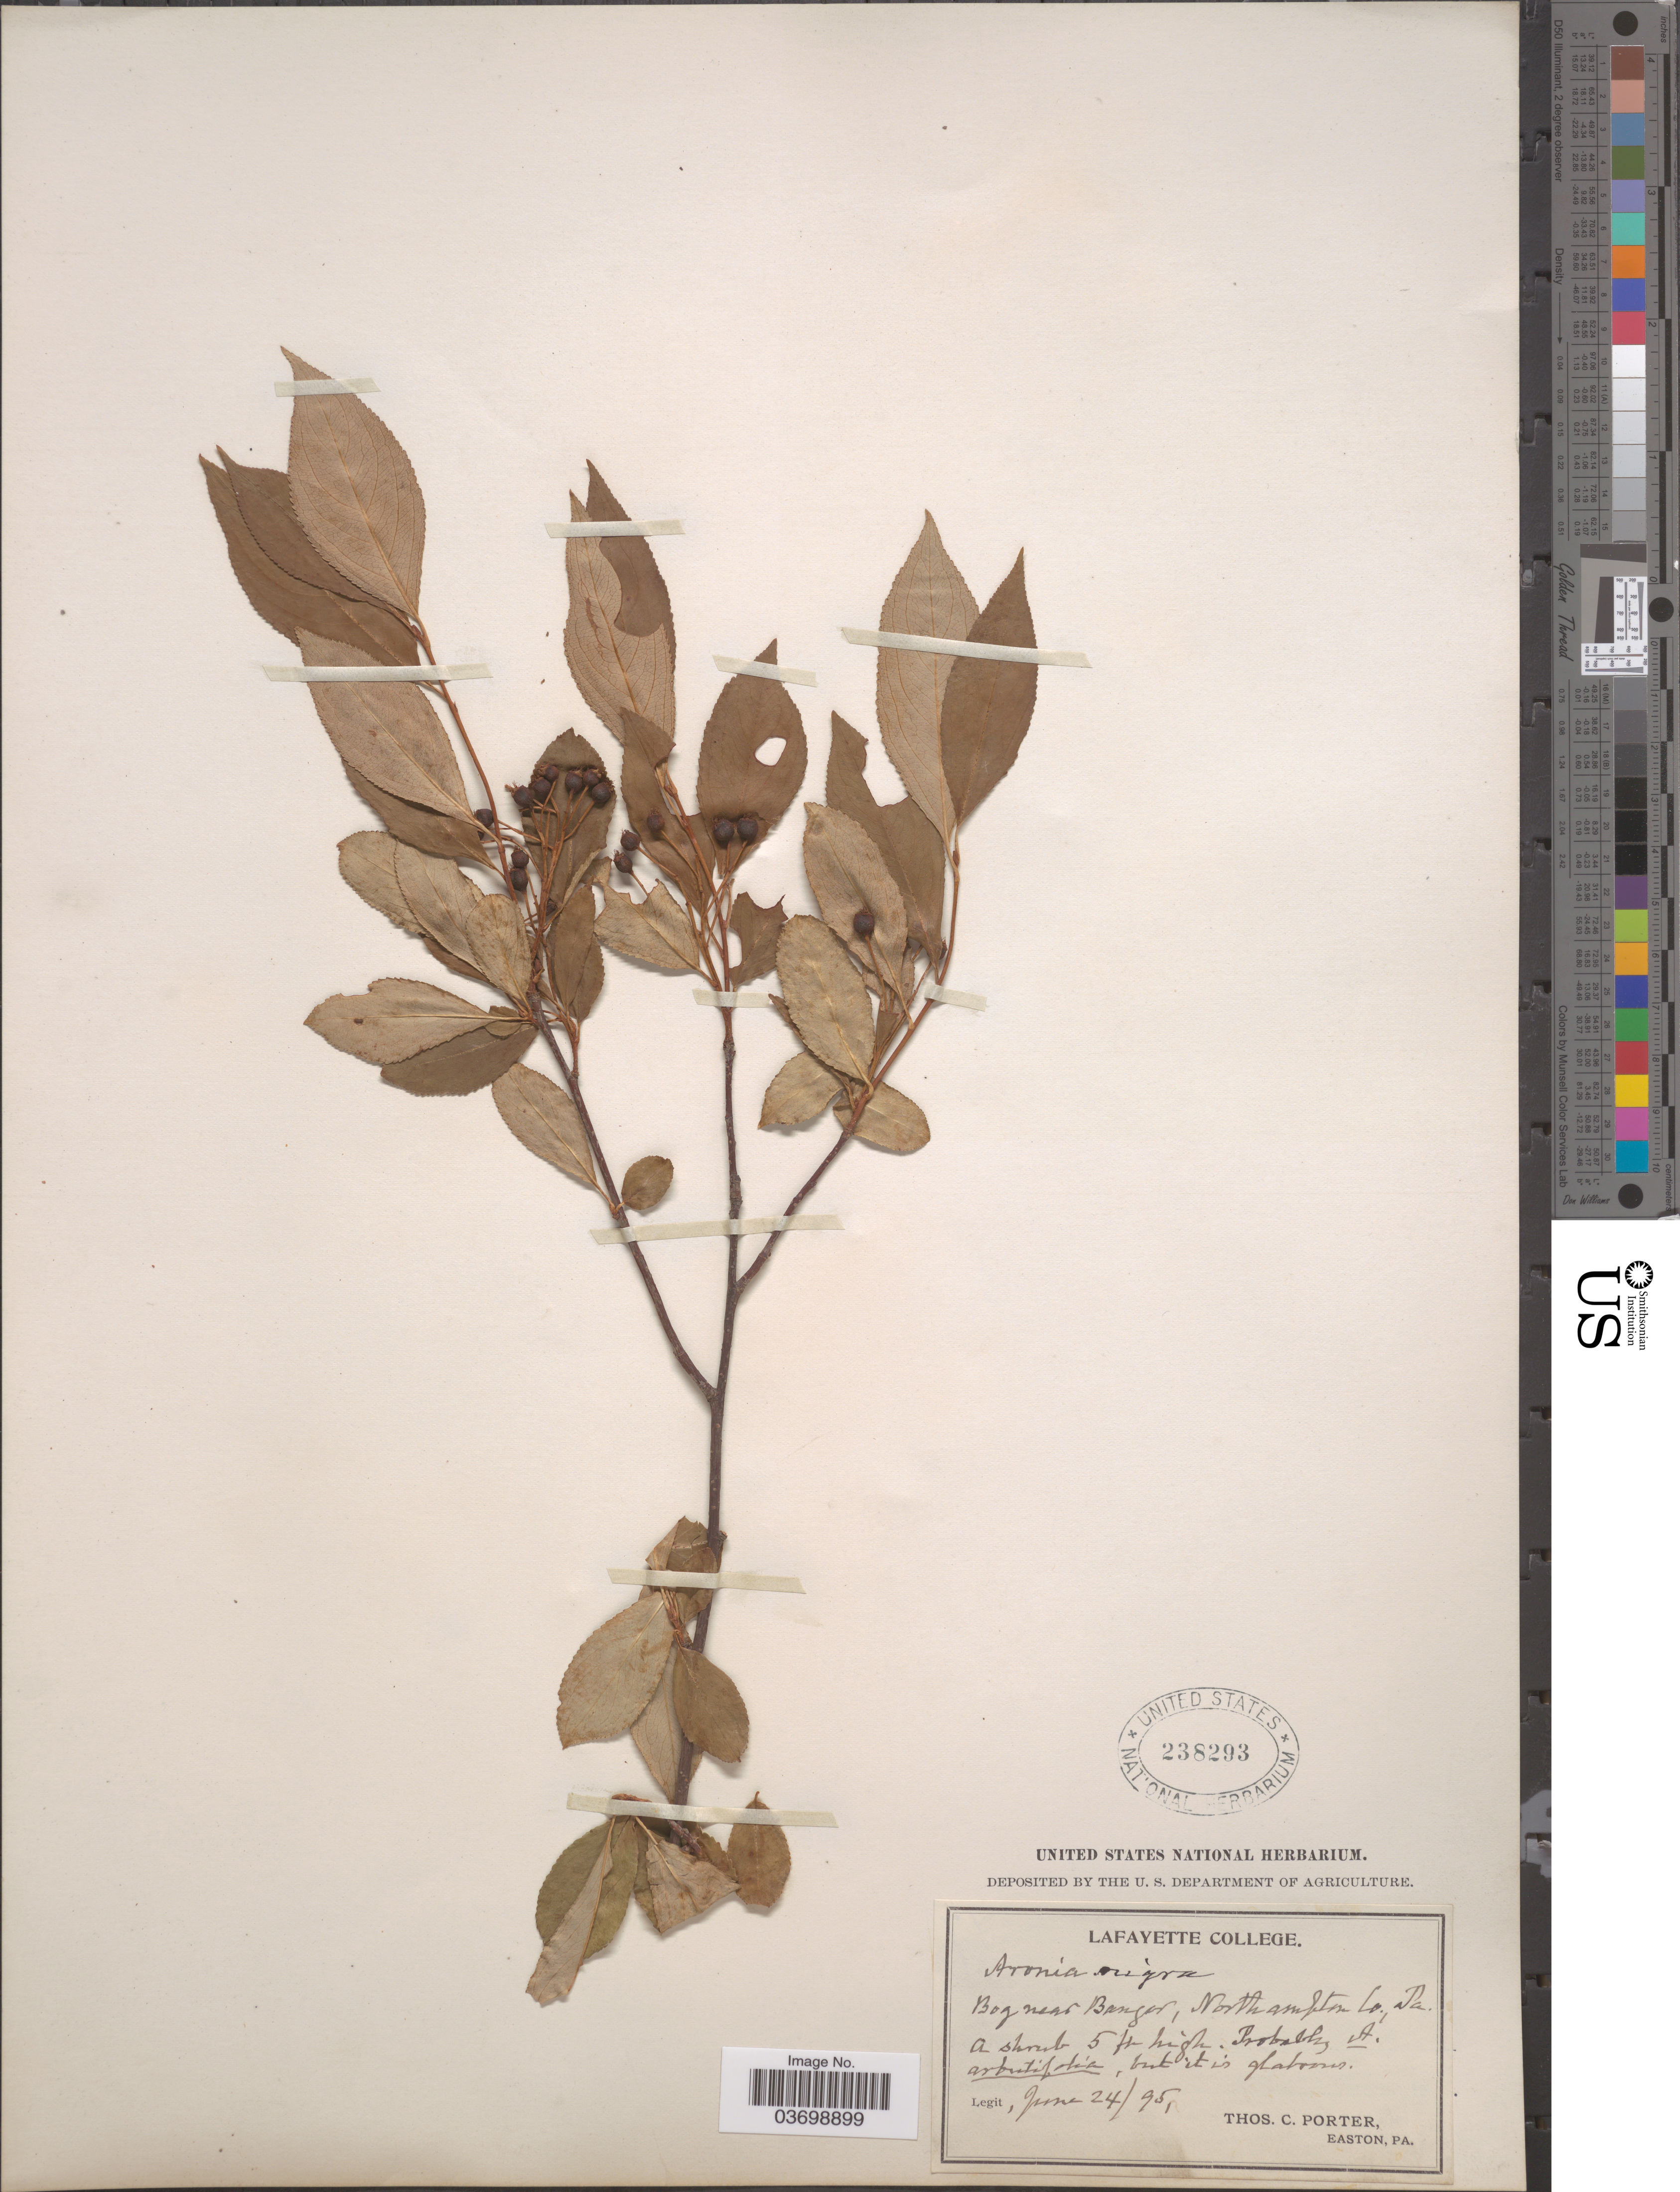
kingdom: Plantae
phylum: Tracheophyta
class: Magnoliopsida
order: Rosales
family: Rosaceae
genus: Aronia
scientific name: Aronia melanocarpa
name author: (Michx.) Elliott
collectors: T. Porter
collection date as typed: Transcribed d/m/y: 24/6/95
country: United States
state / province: Pennsylvania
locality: Bog near Bangor, Northampton Co.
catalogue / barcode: US 238293